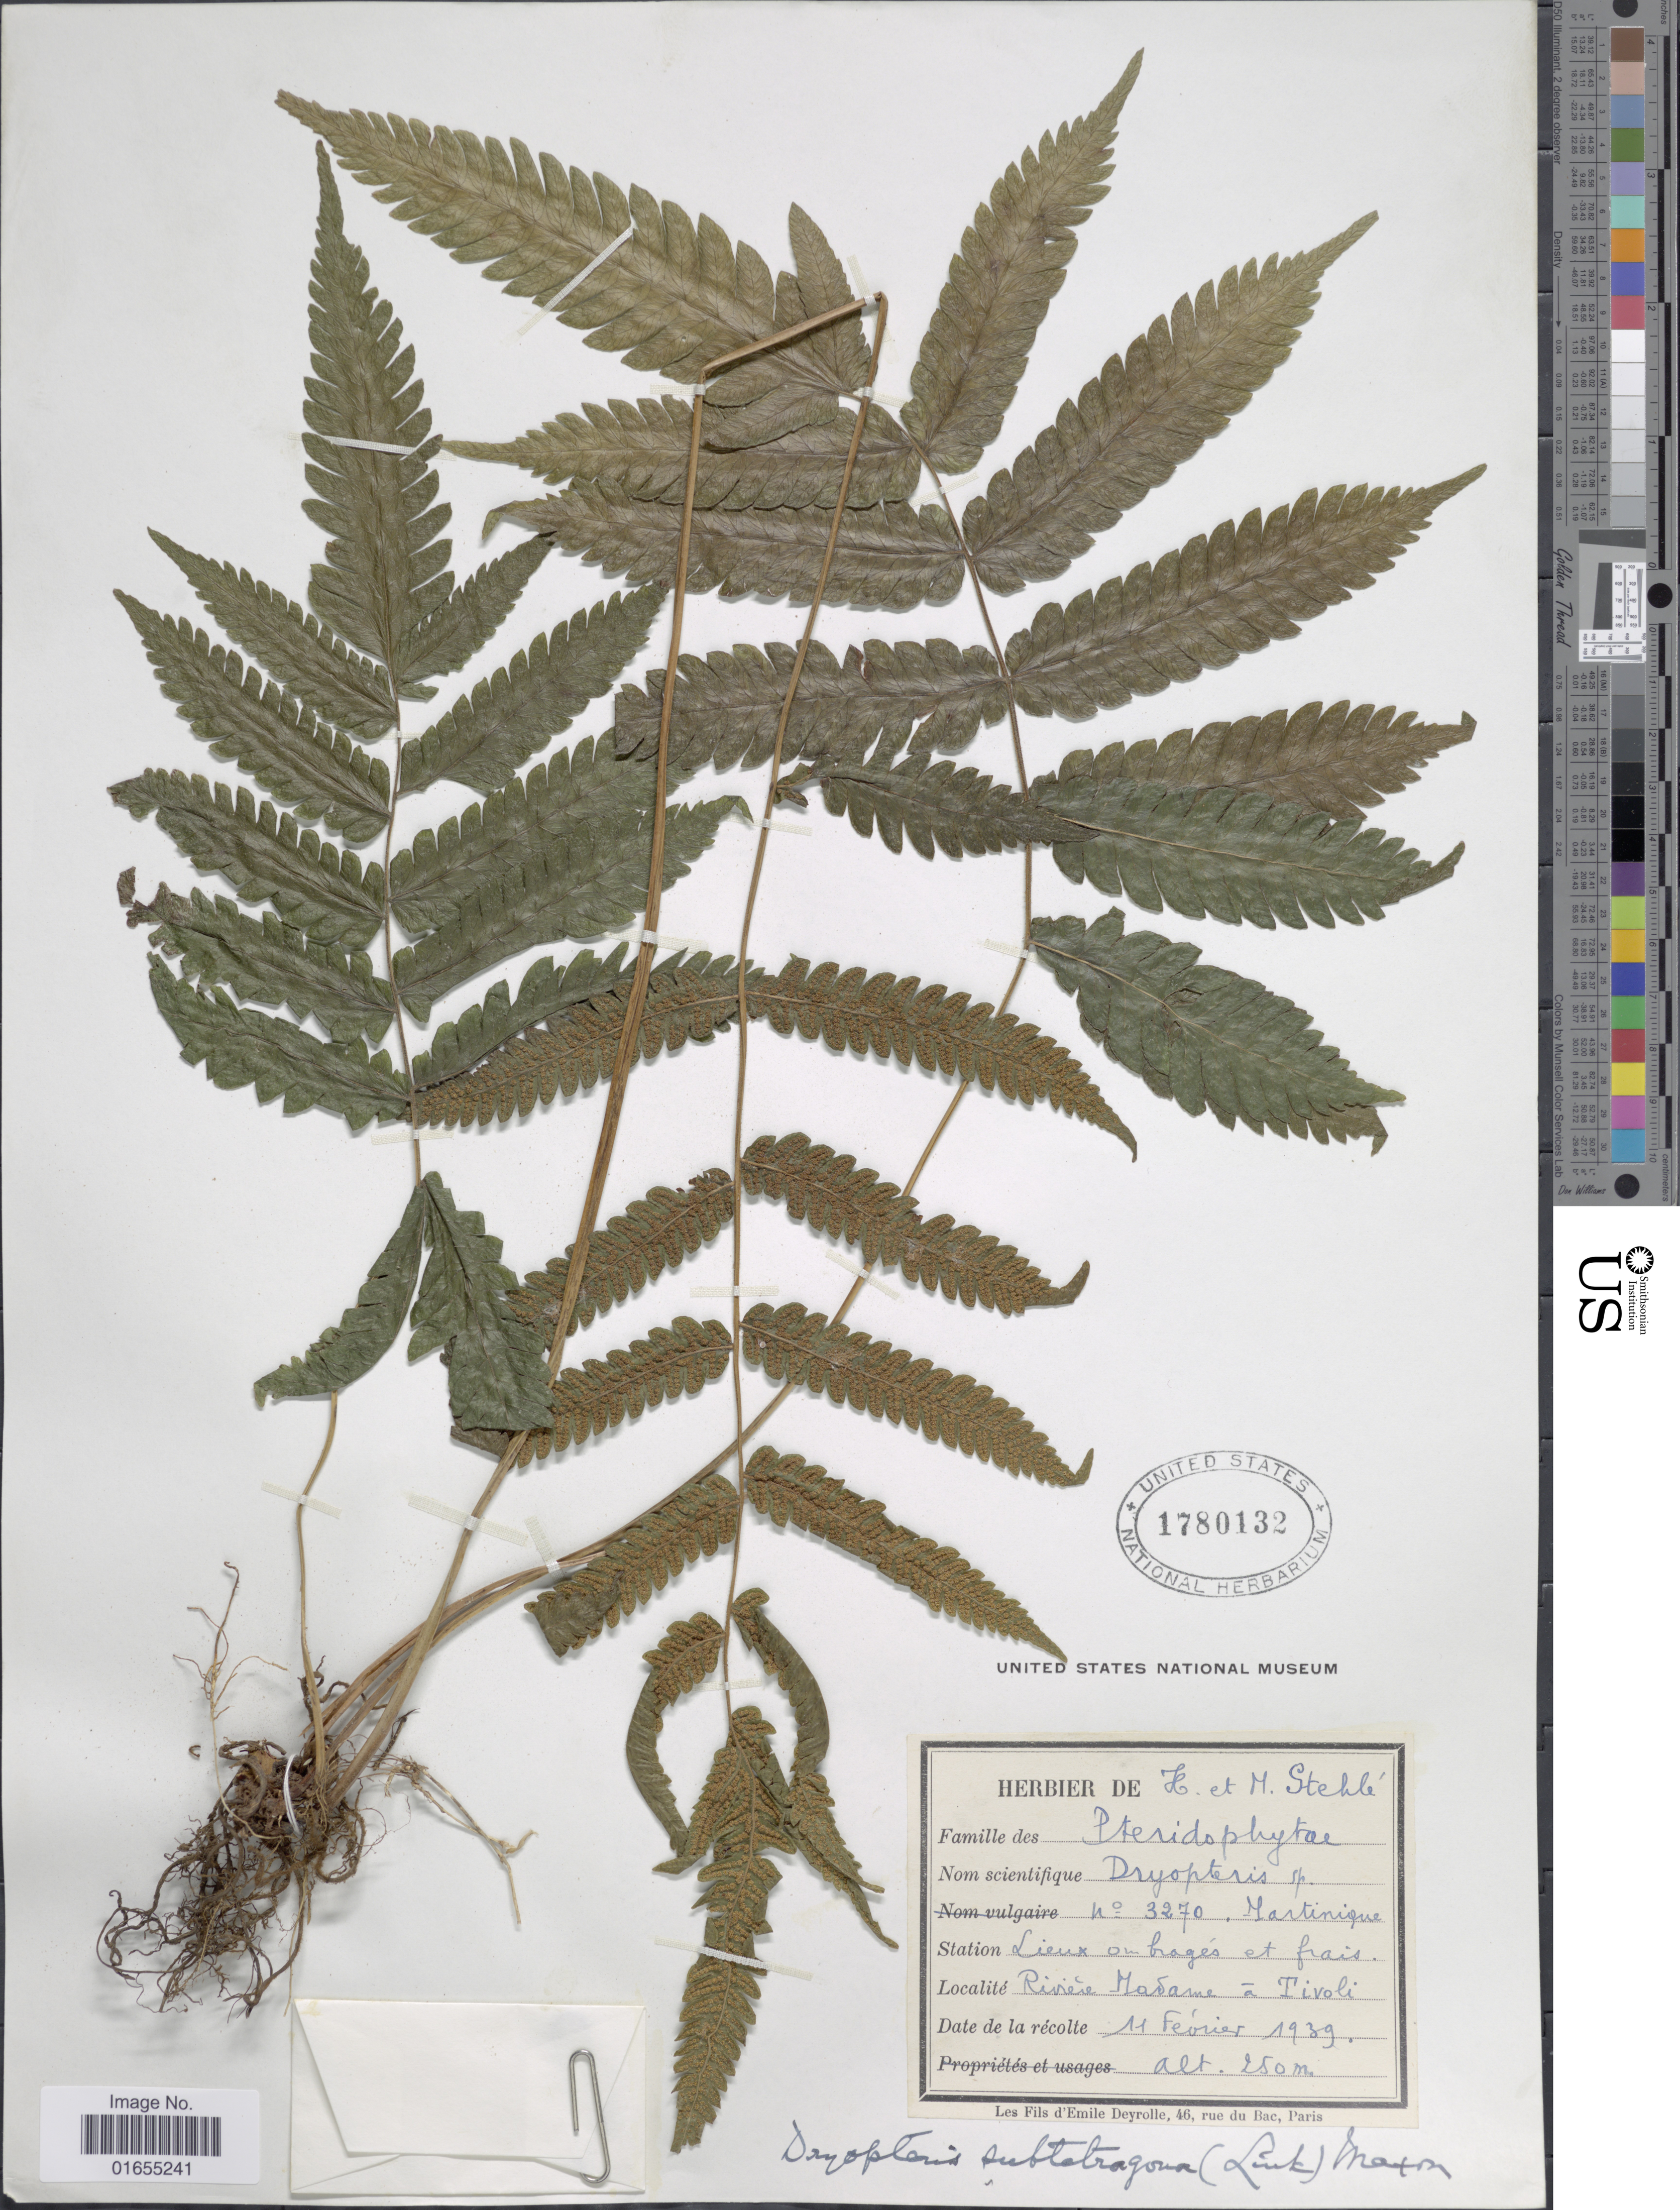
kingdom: Plantae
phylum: Tracheophyta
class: Polypodiopsida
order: Polypodiales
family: Thelypteridaceae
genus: Goniopteris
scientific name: Goniopteris tetragona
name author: (C. Presl) Sw.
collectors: ex herb. H. Stehlé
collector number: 3270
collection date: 1939-02-11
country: Guadeloupe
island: Leeward Is.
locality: Lieux ombragés et frais. Rivière Madame à Tivoli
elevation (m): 250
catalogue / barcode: US 1780132